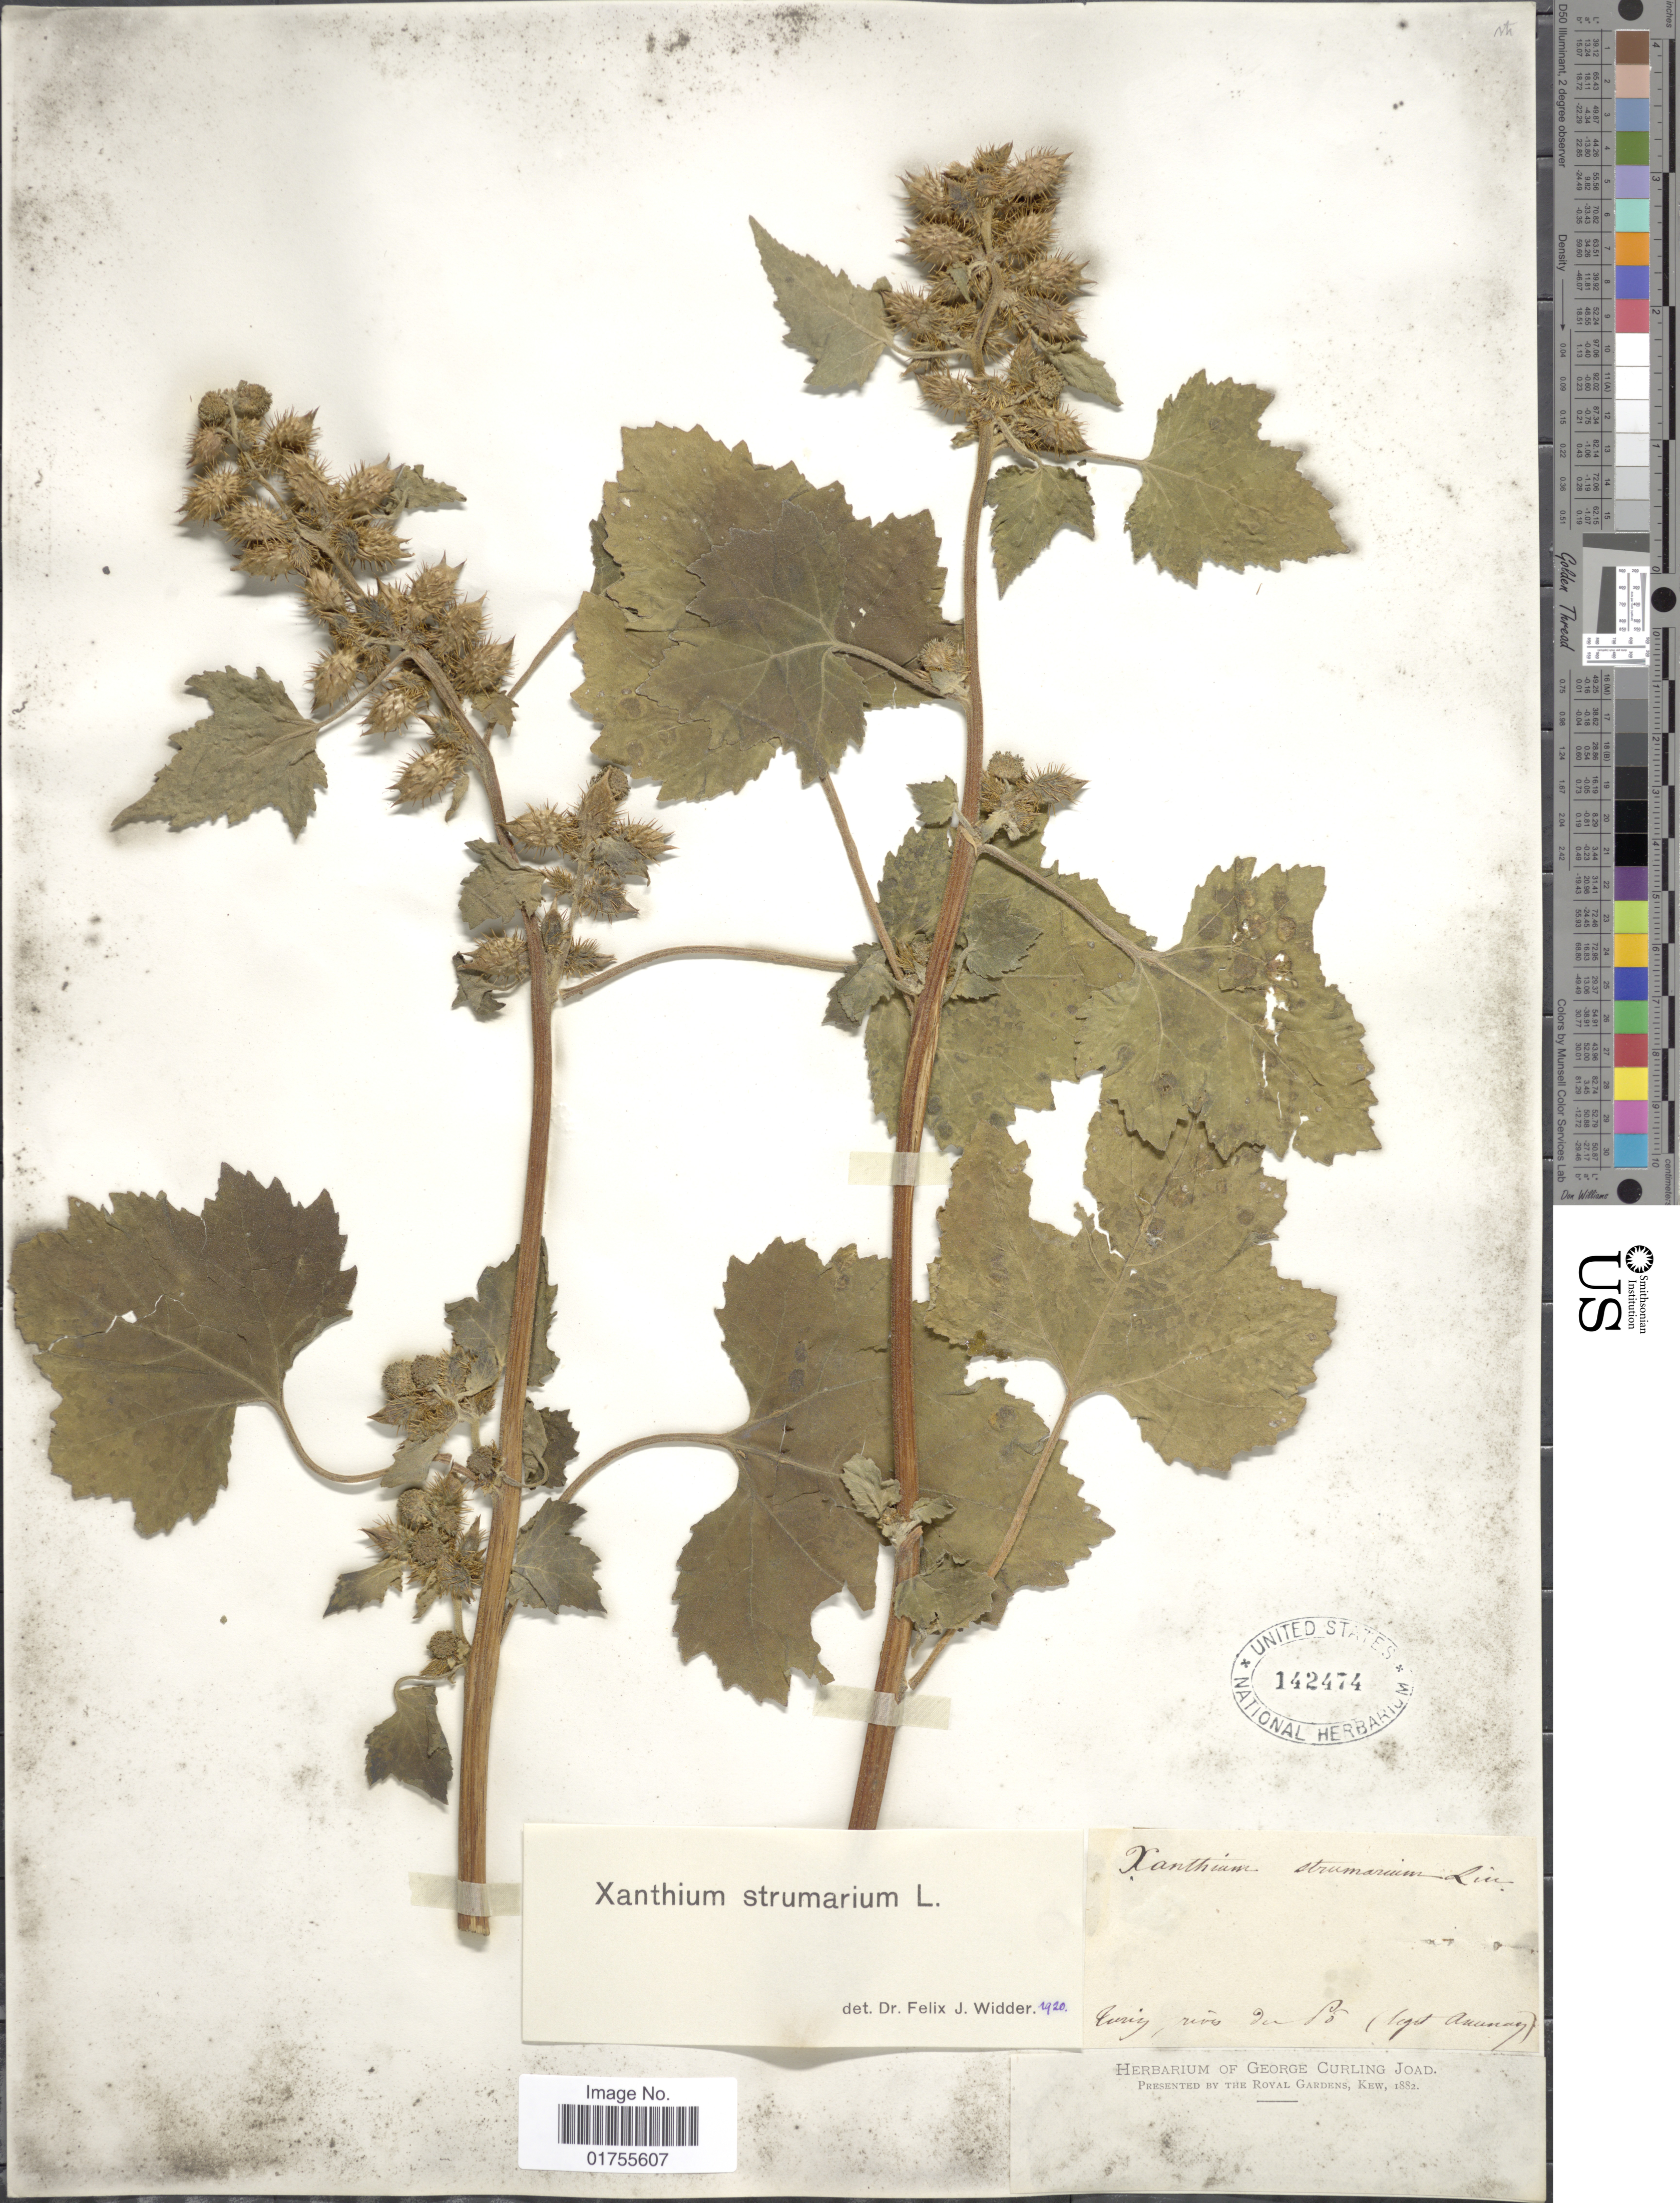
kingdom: Plantae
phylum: Tracheophyta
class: Magnoliopsida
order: Asterales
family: Asteraceae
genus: Xanthium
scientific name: Xanthium strumarium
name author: L.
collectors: ex herb. George Curling Joad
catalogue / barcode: US 142474